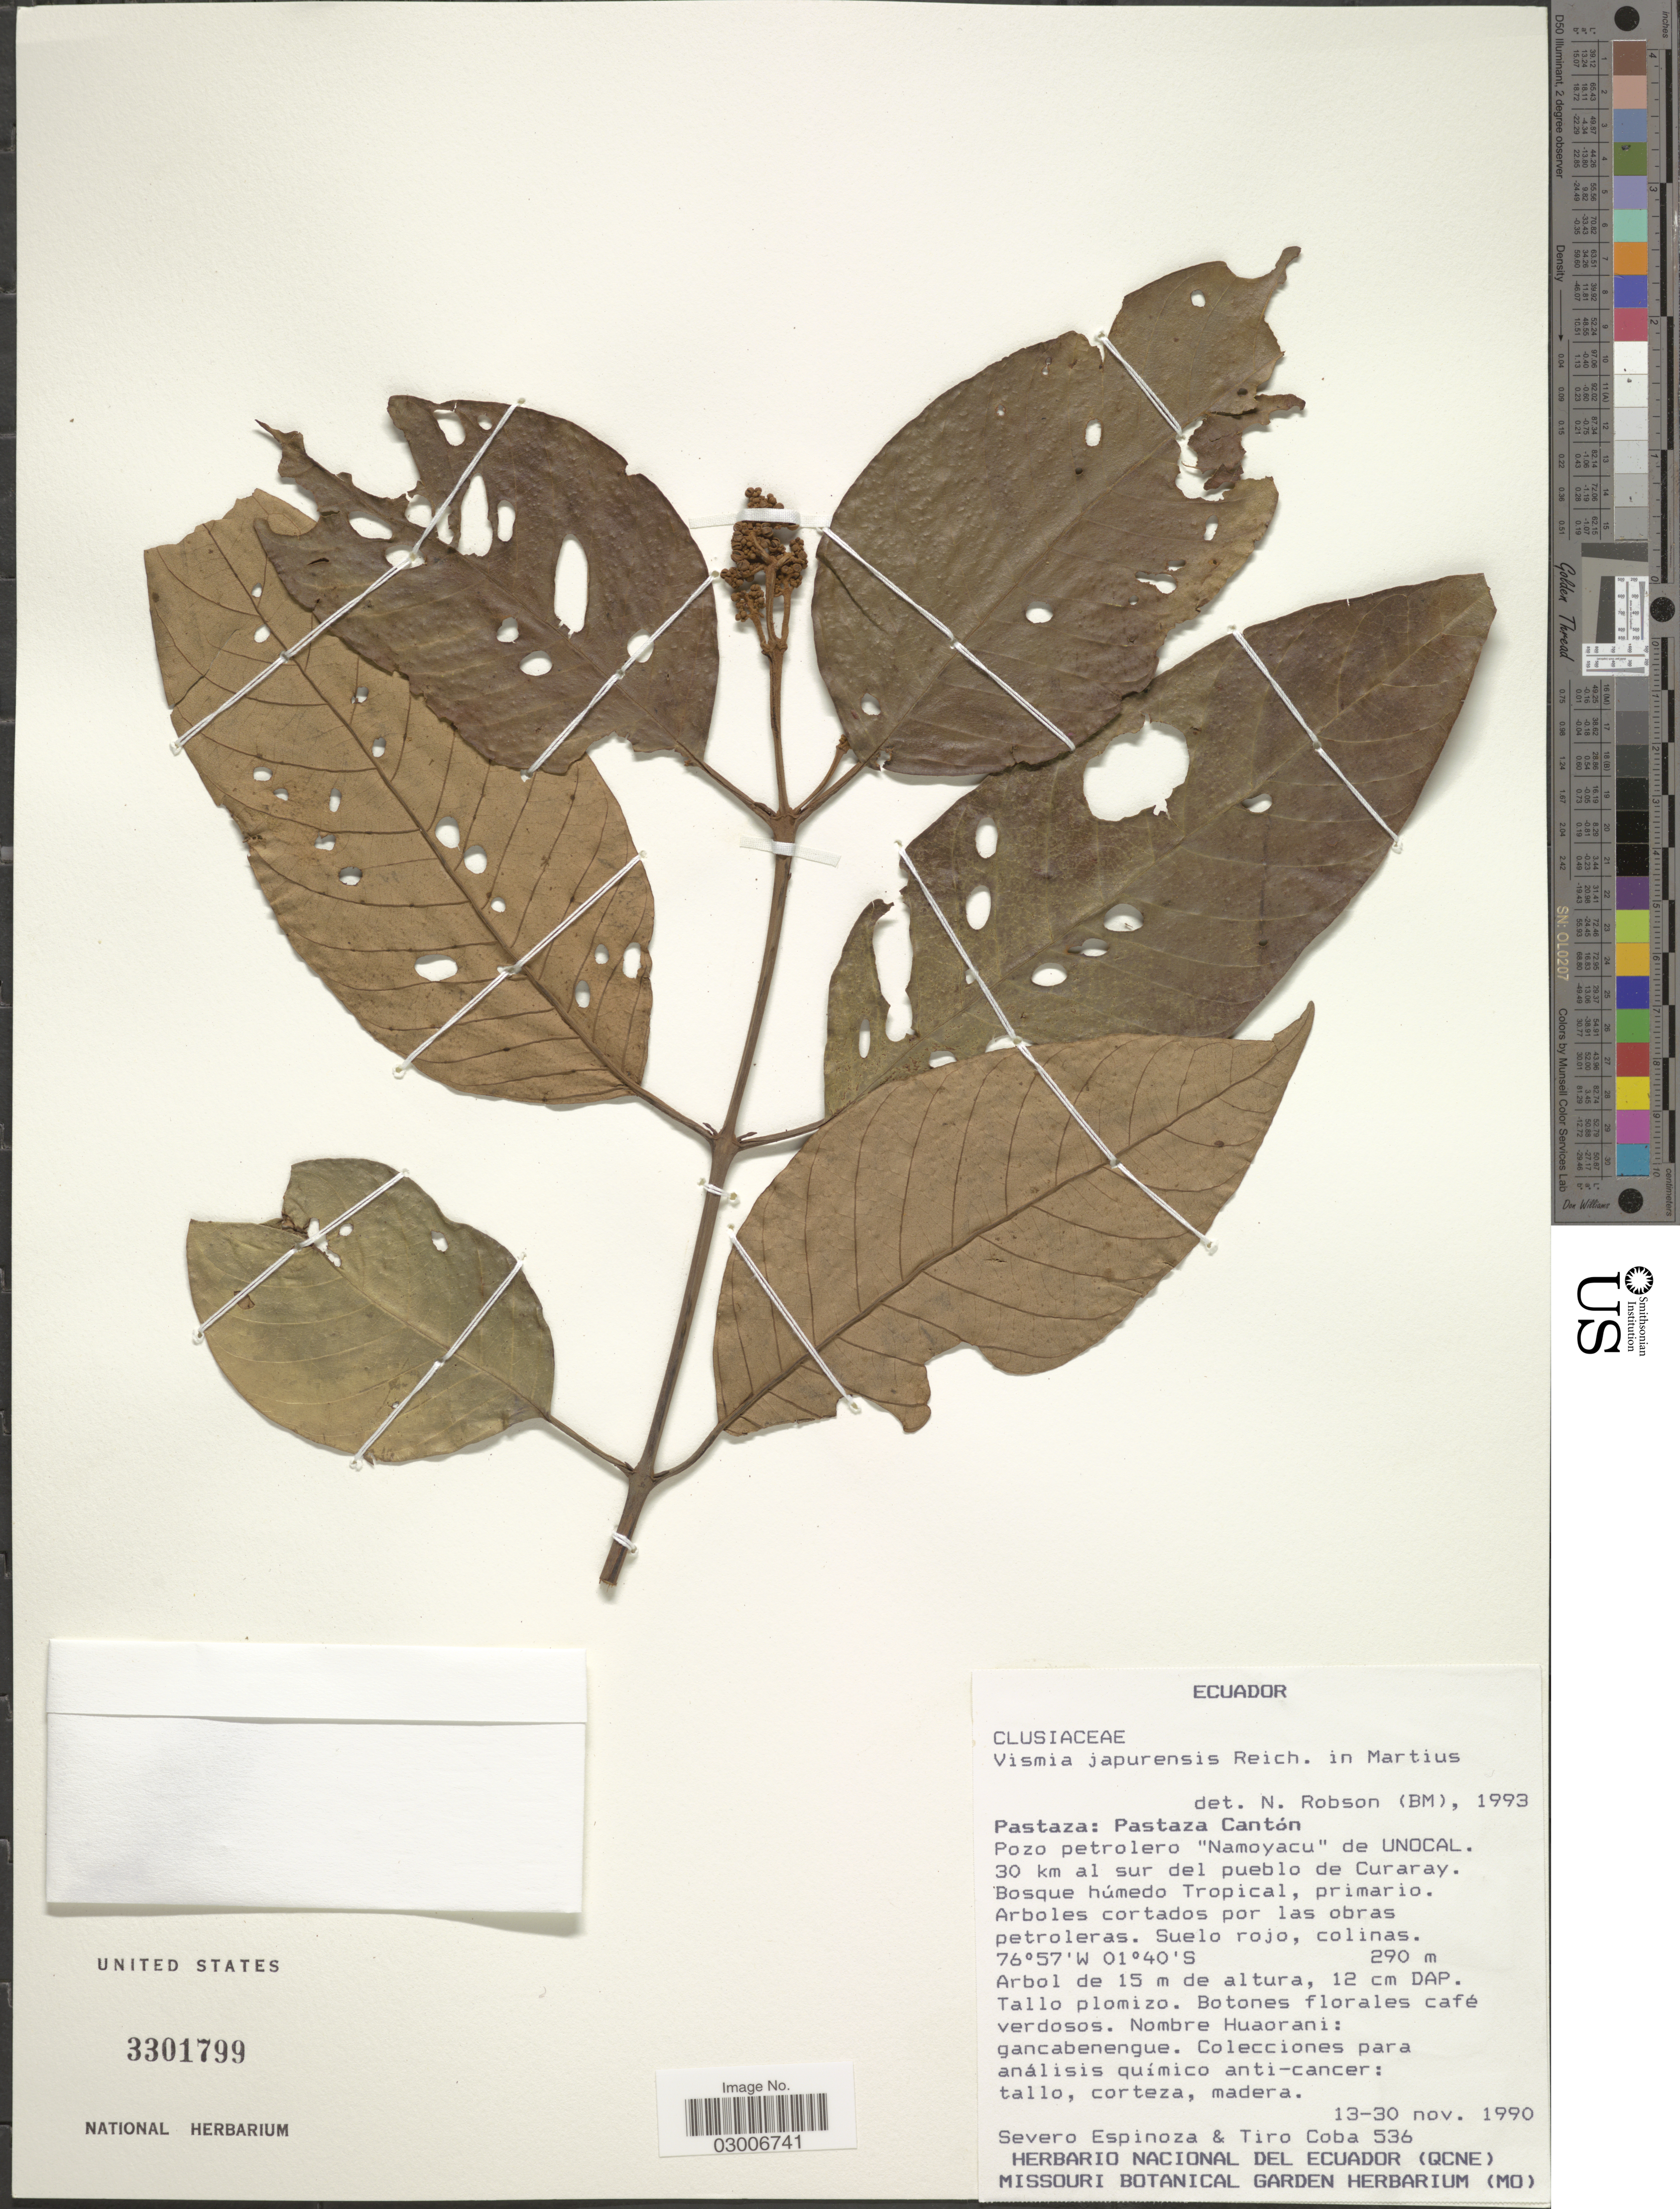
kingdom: Plantae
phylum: Tracheophyta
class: Magnoliopsida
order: Malpighiales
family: Hypericaceae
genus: Vismia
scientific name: Vismia japurensis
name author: Reichardt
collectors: S. Espinoza & T. Coba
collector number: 536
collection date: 1990-11-13/1990-11-30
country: Ecuador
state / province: Pastaza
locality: Pastaza Cantón, Pozo petrolero "Namoyacu" de UNOCAL, 30 km al sur del pueblo de Curaray.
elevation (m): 290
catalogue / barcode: US 3301799